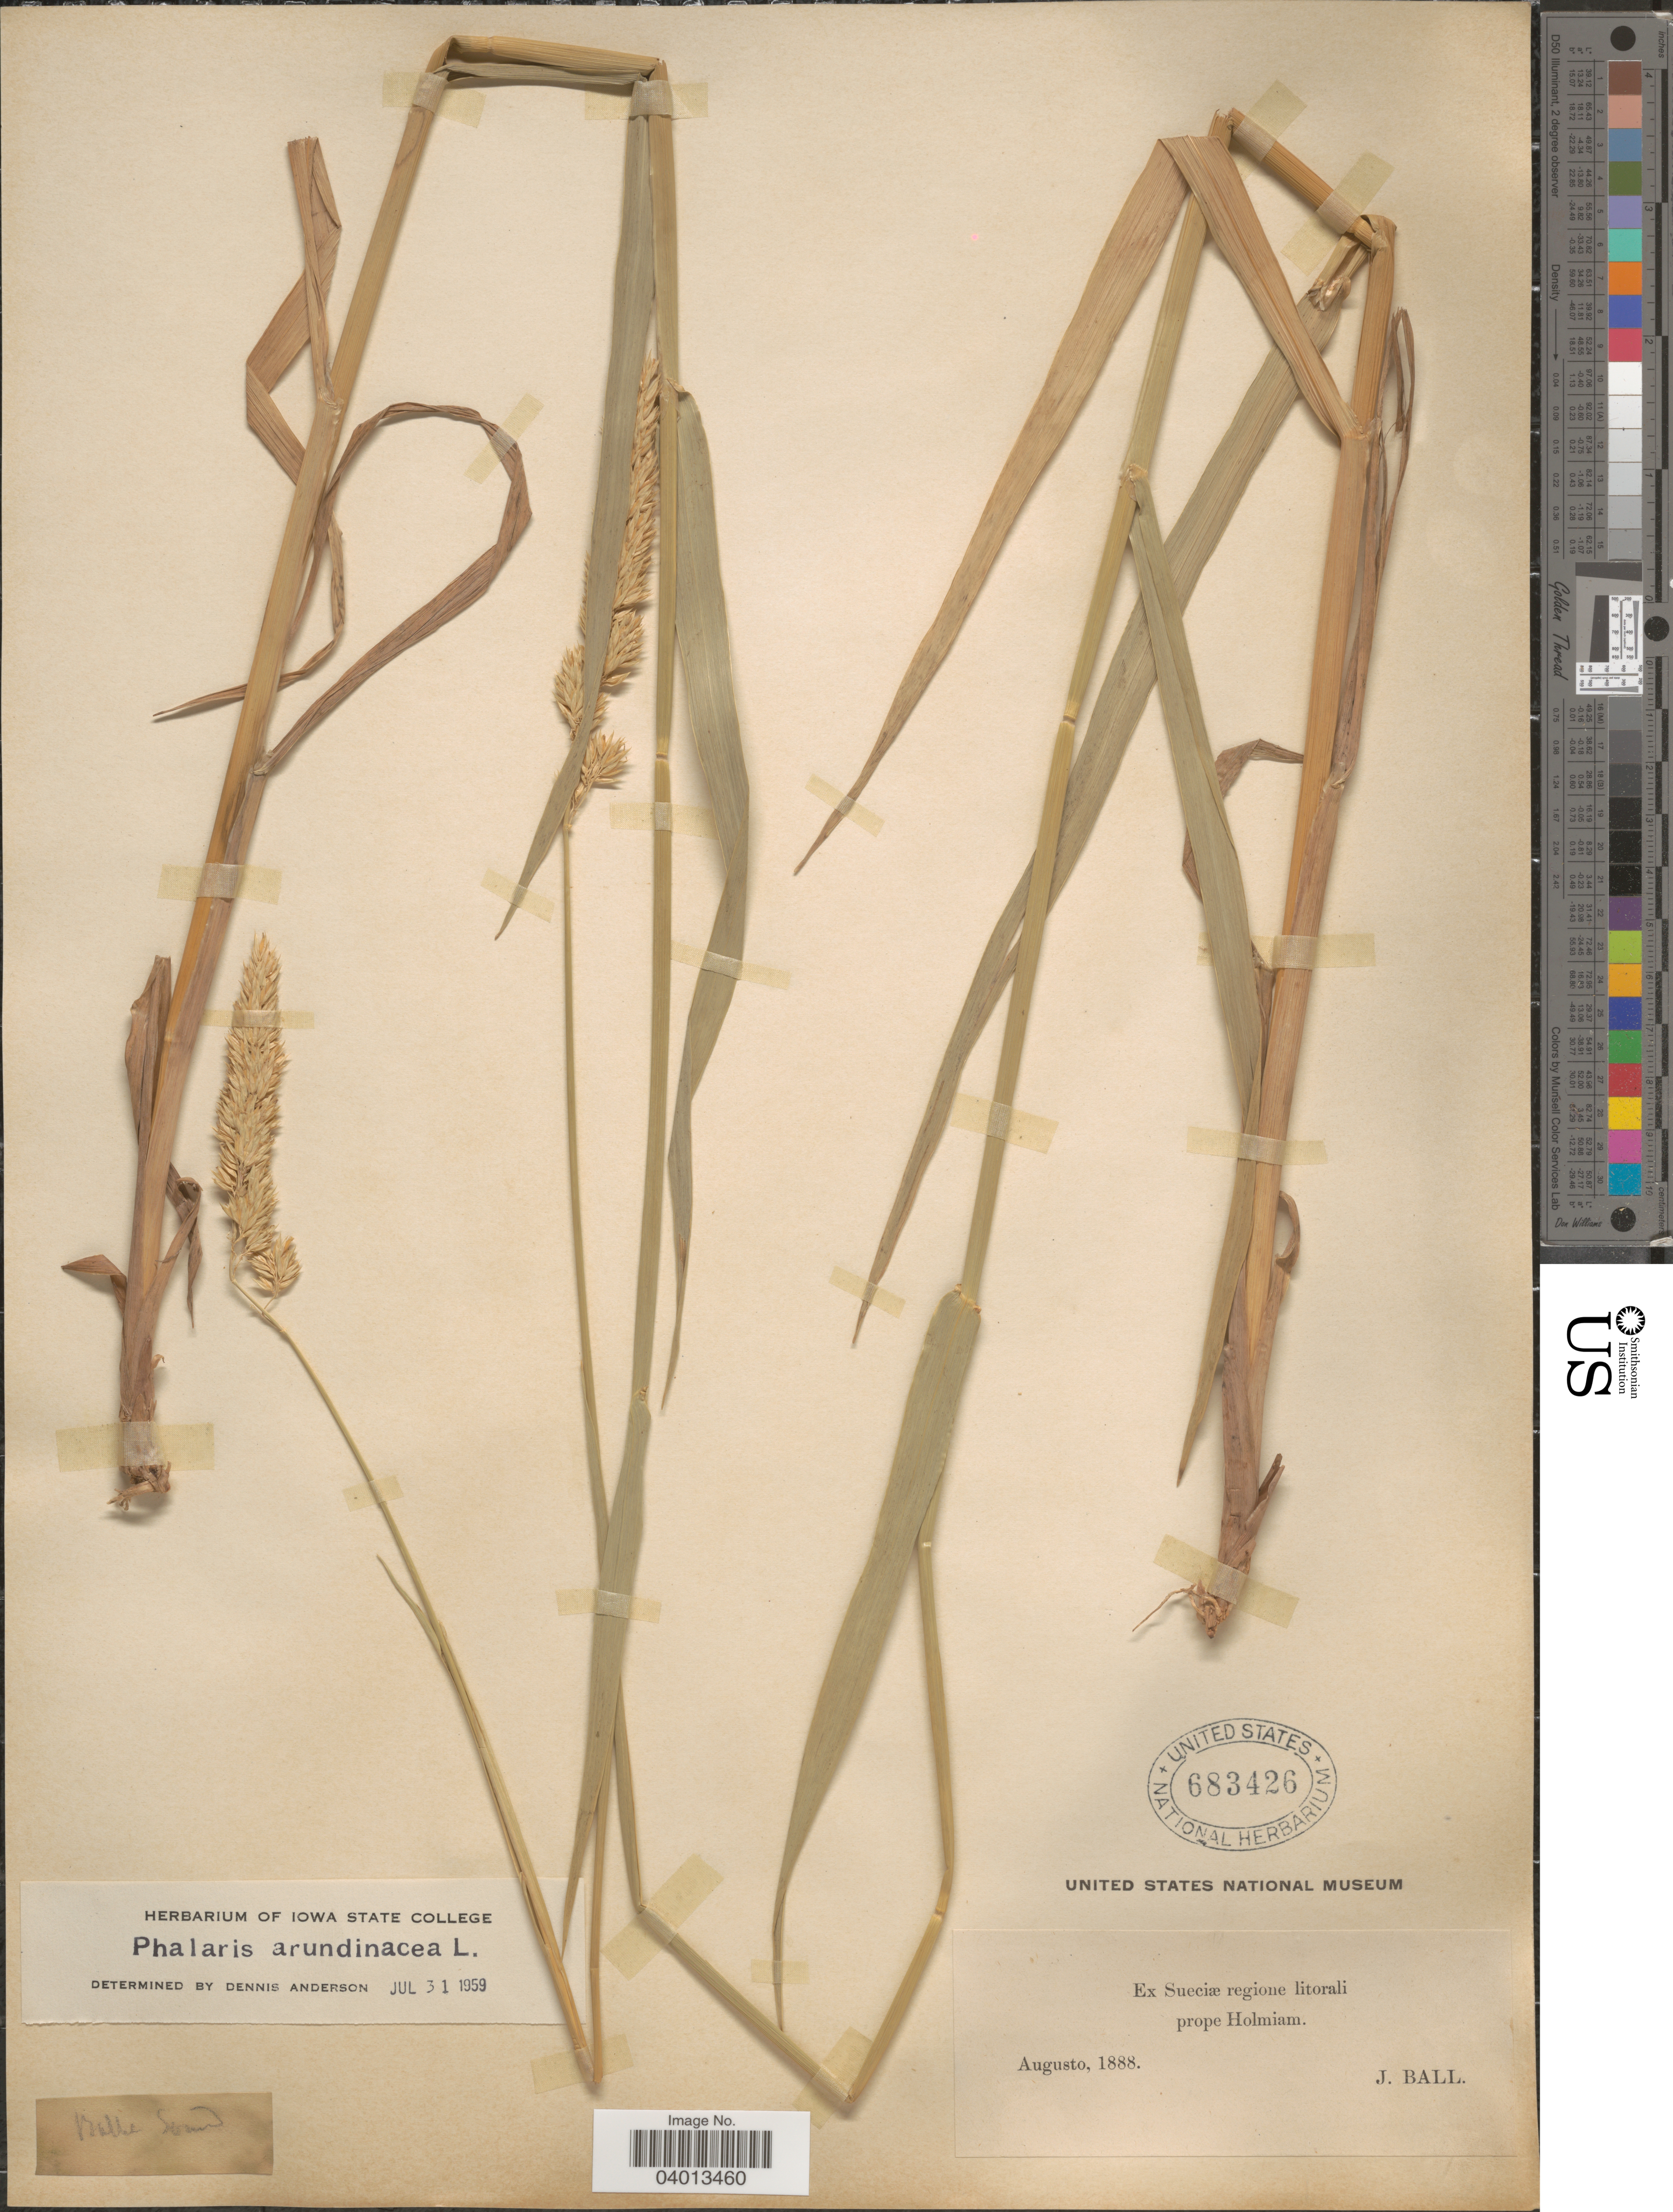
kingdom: Plantae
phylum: Tracheophyta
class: Liliopsida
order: Poales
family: Poaceae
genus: Phalaris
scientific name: Phalaris arundinacea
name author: L.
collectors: J. Ball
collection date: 1888-08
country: Sweden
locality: Ex Sueciæ regione litorali prope Holmiam.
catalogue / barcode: US 683426